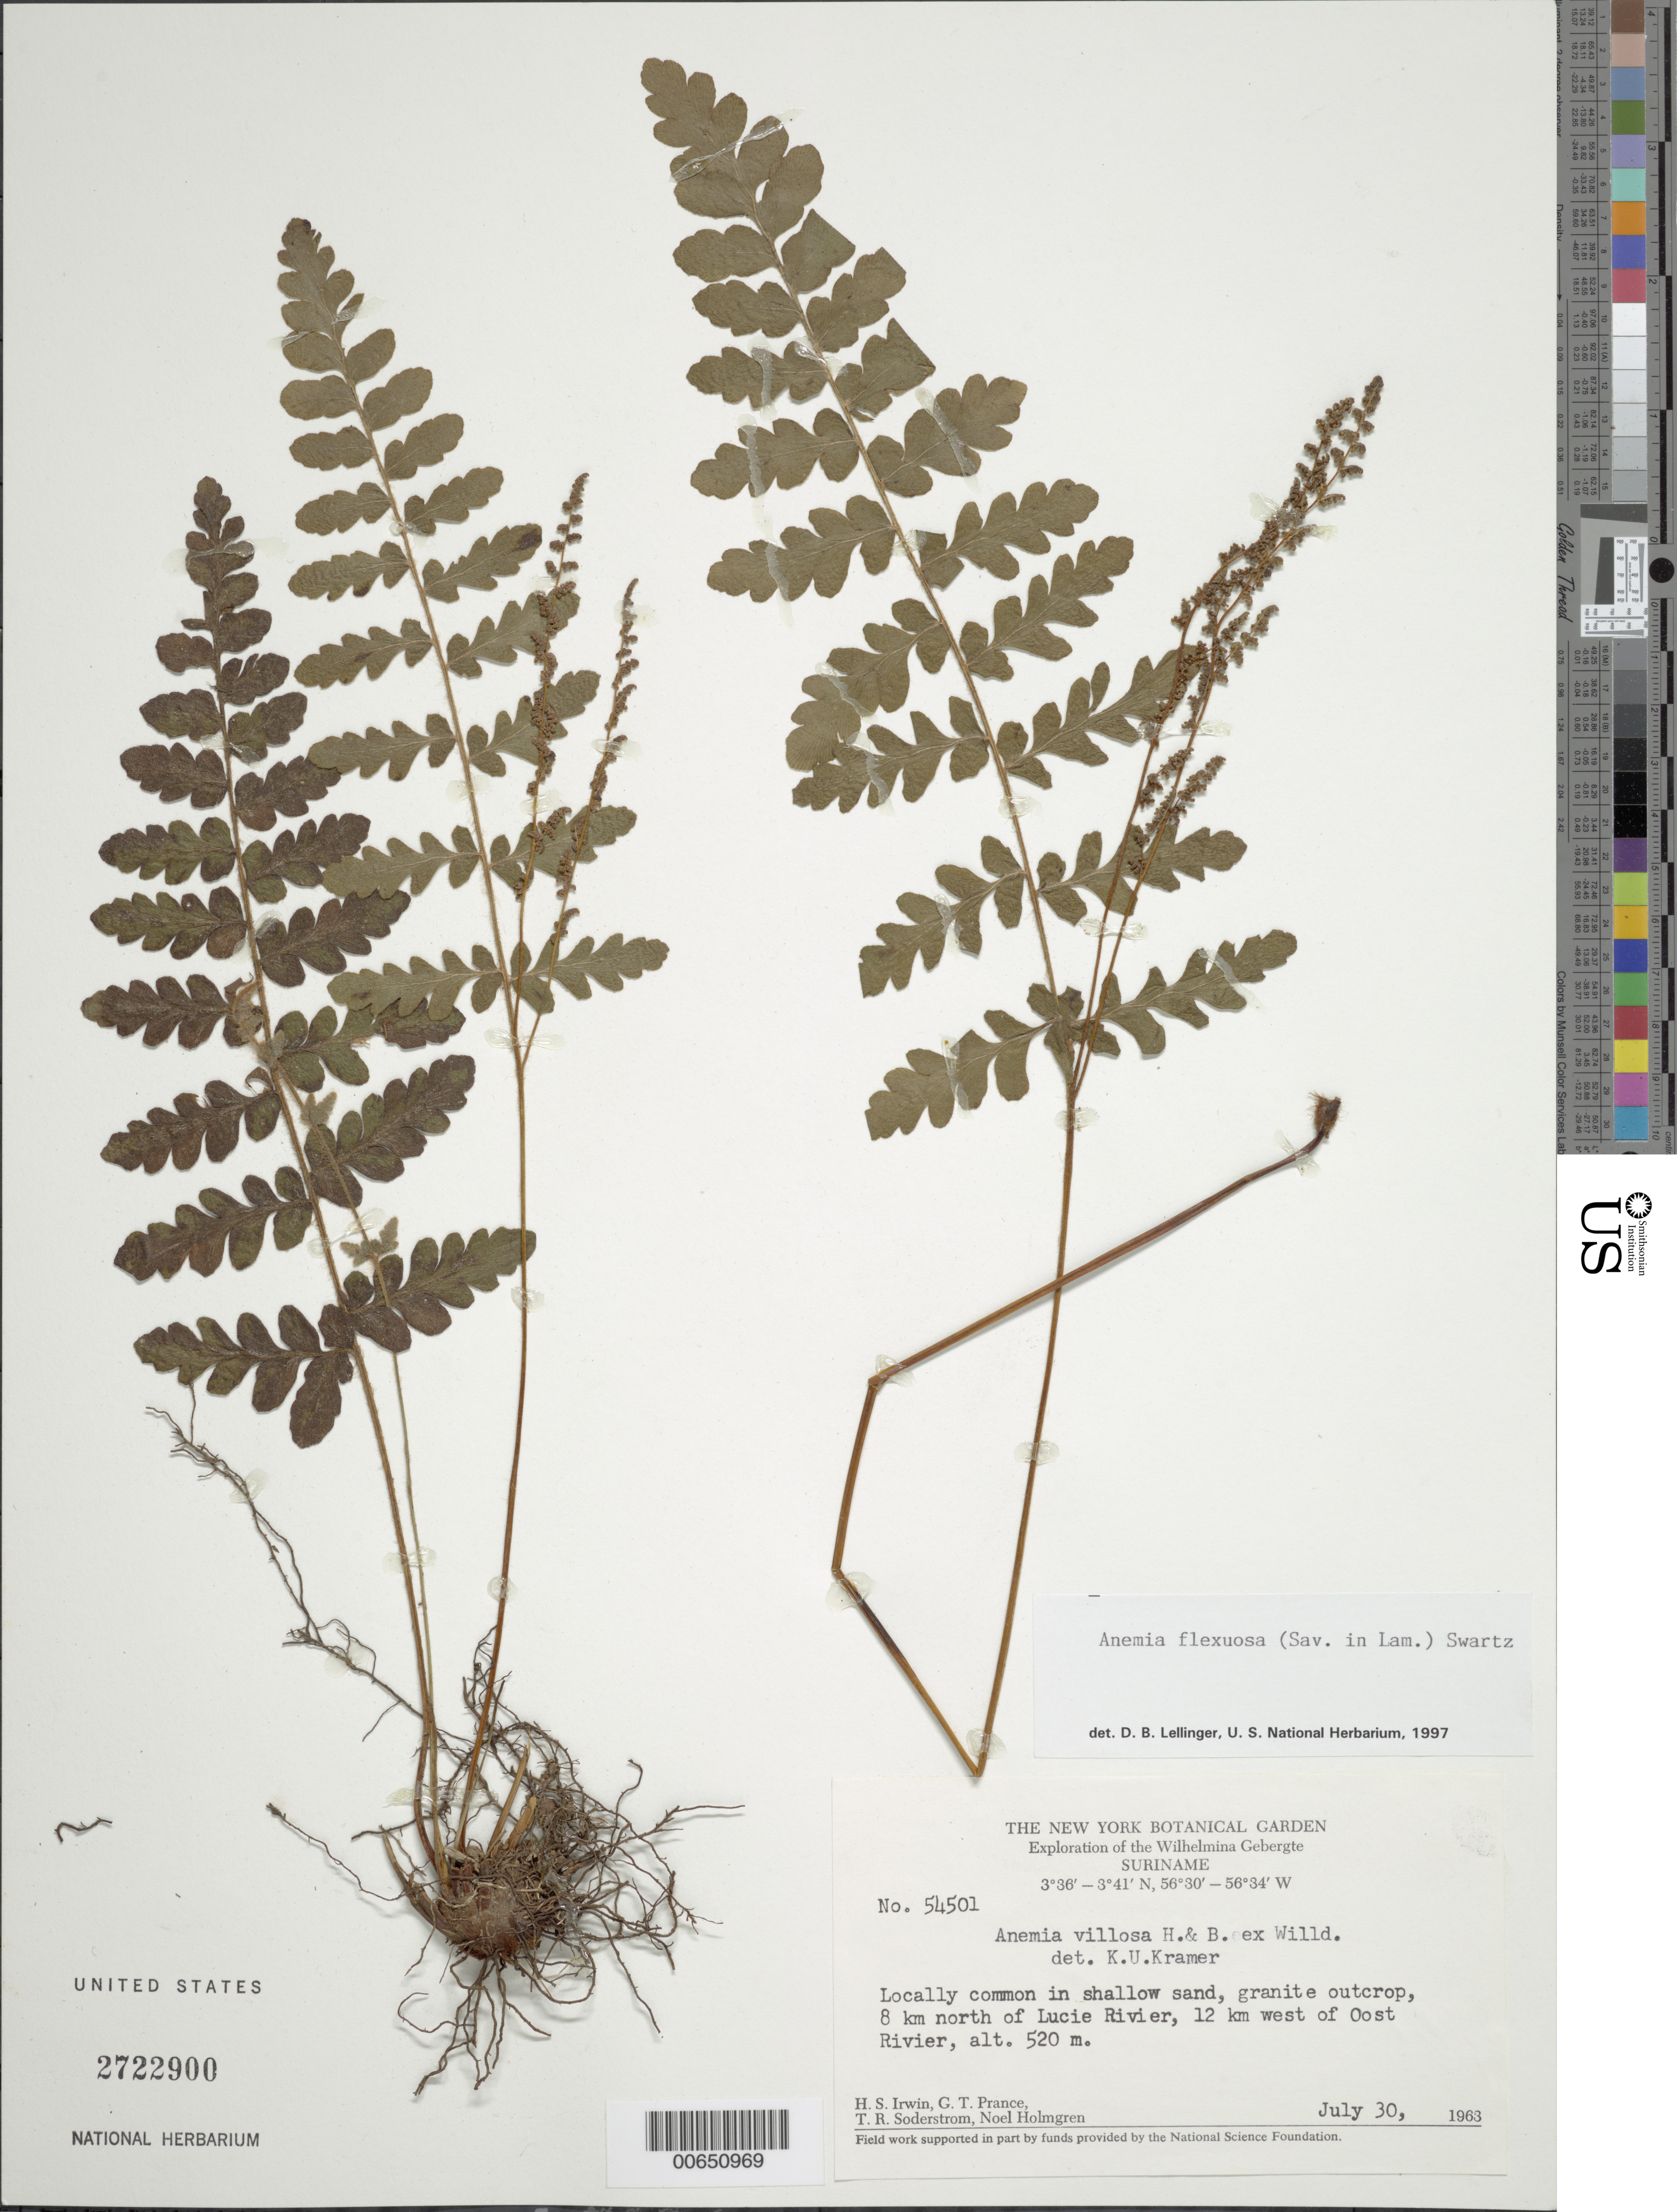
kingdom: Plantae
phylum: Tracheophyta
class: Polypodiopsida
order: Schizaeales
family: Anemiaceae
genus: Anemia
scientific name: Anemia flexuosa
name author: (Savigny) Sw.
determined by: Lellinger, David B., (BOT), Smithsonian Institution - National Museum of Natural History (UNITED STATES)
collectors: H. Irwin, G. T. Prance, T. R. Soderstrom & N. H. Holmgren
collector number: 54501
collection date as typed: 30-Jul-63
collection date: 1963-07-30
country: Suriname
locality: Lucie R., 8 km N of, 12 km W of Oost R.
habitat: Granite outcrop; in shallow sand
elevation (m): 520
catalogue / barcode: US 2722900